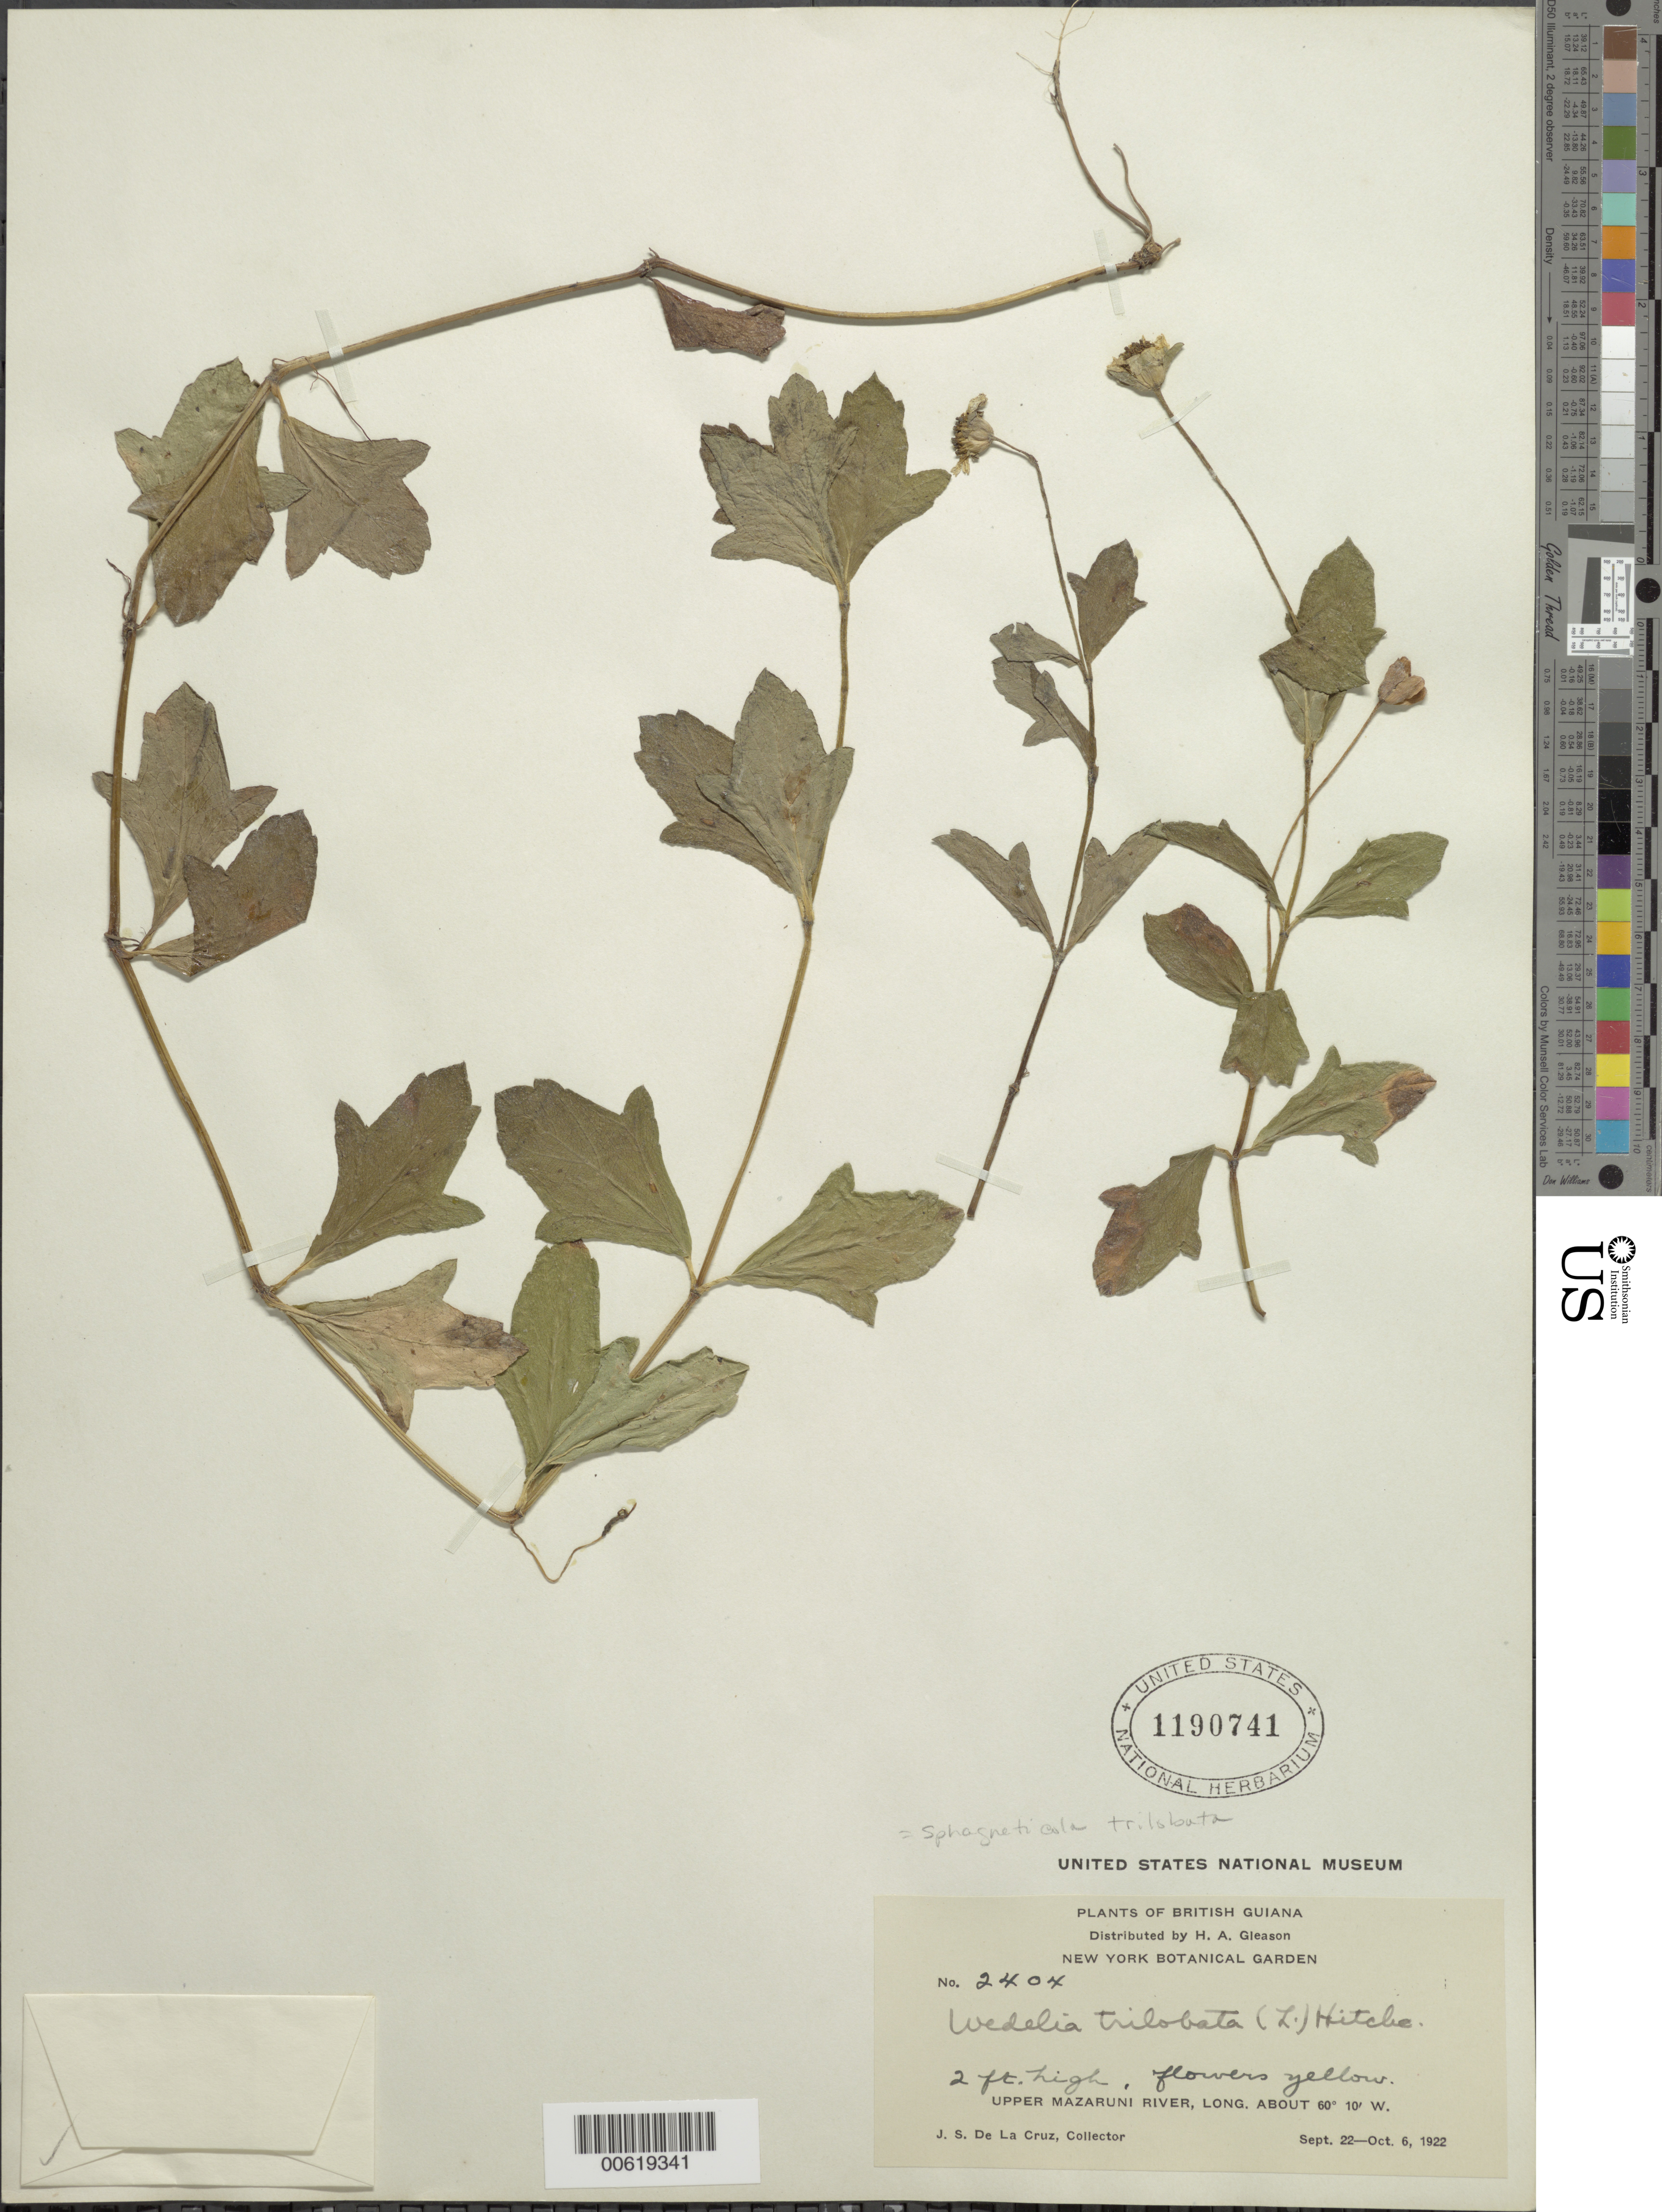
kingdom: Plantae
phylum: Tracheophyta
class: Magnoliopsida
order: Asterales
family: Asteraceae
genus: Sphagneticola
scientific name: Sphagneticola trilobata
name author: (L.) Pruski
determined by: Pruski, J. F.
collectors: J. S. de la Cruz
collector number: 2404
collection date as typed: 22-Sep-22 to 6-Oct-22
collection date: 1922-09-22/1922-10-06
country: Guyana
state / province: Cuyuni-Mazaruni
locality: Upper Mazaruni R.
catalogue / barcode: US 1190741